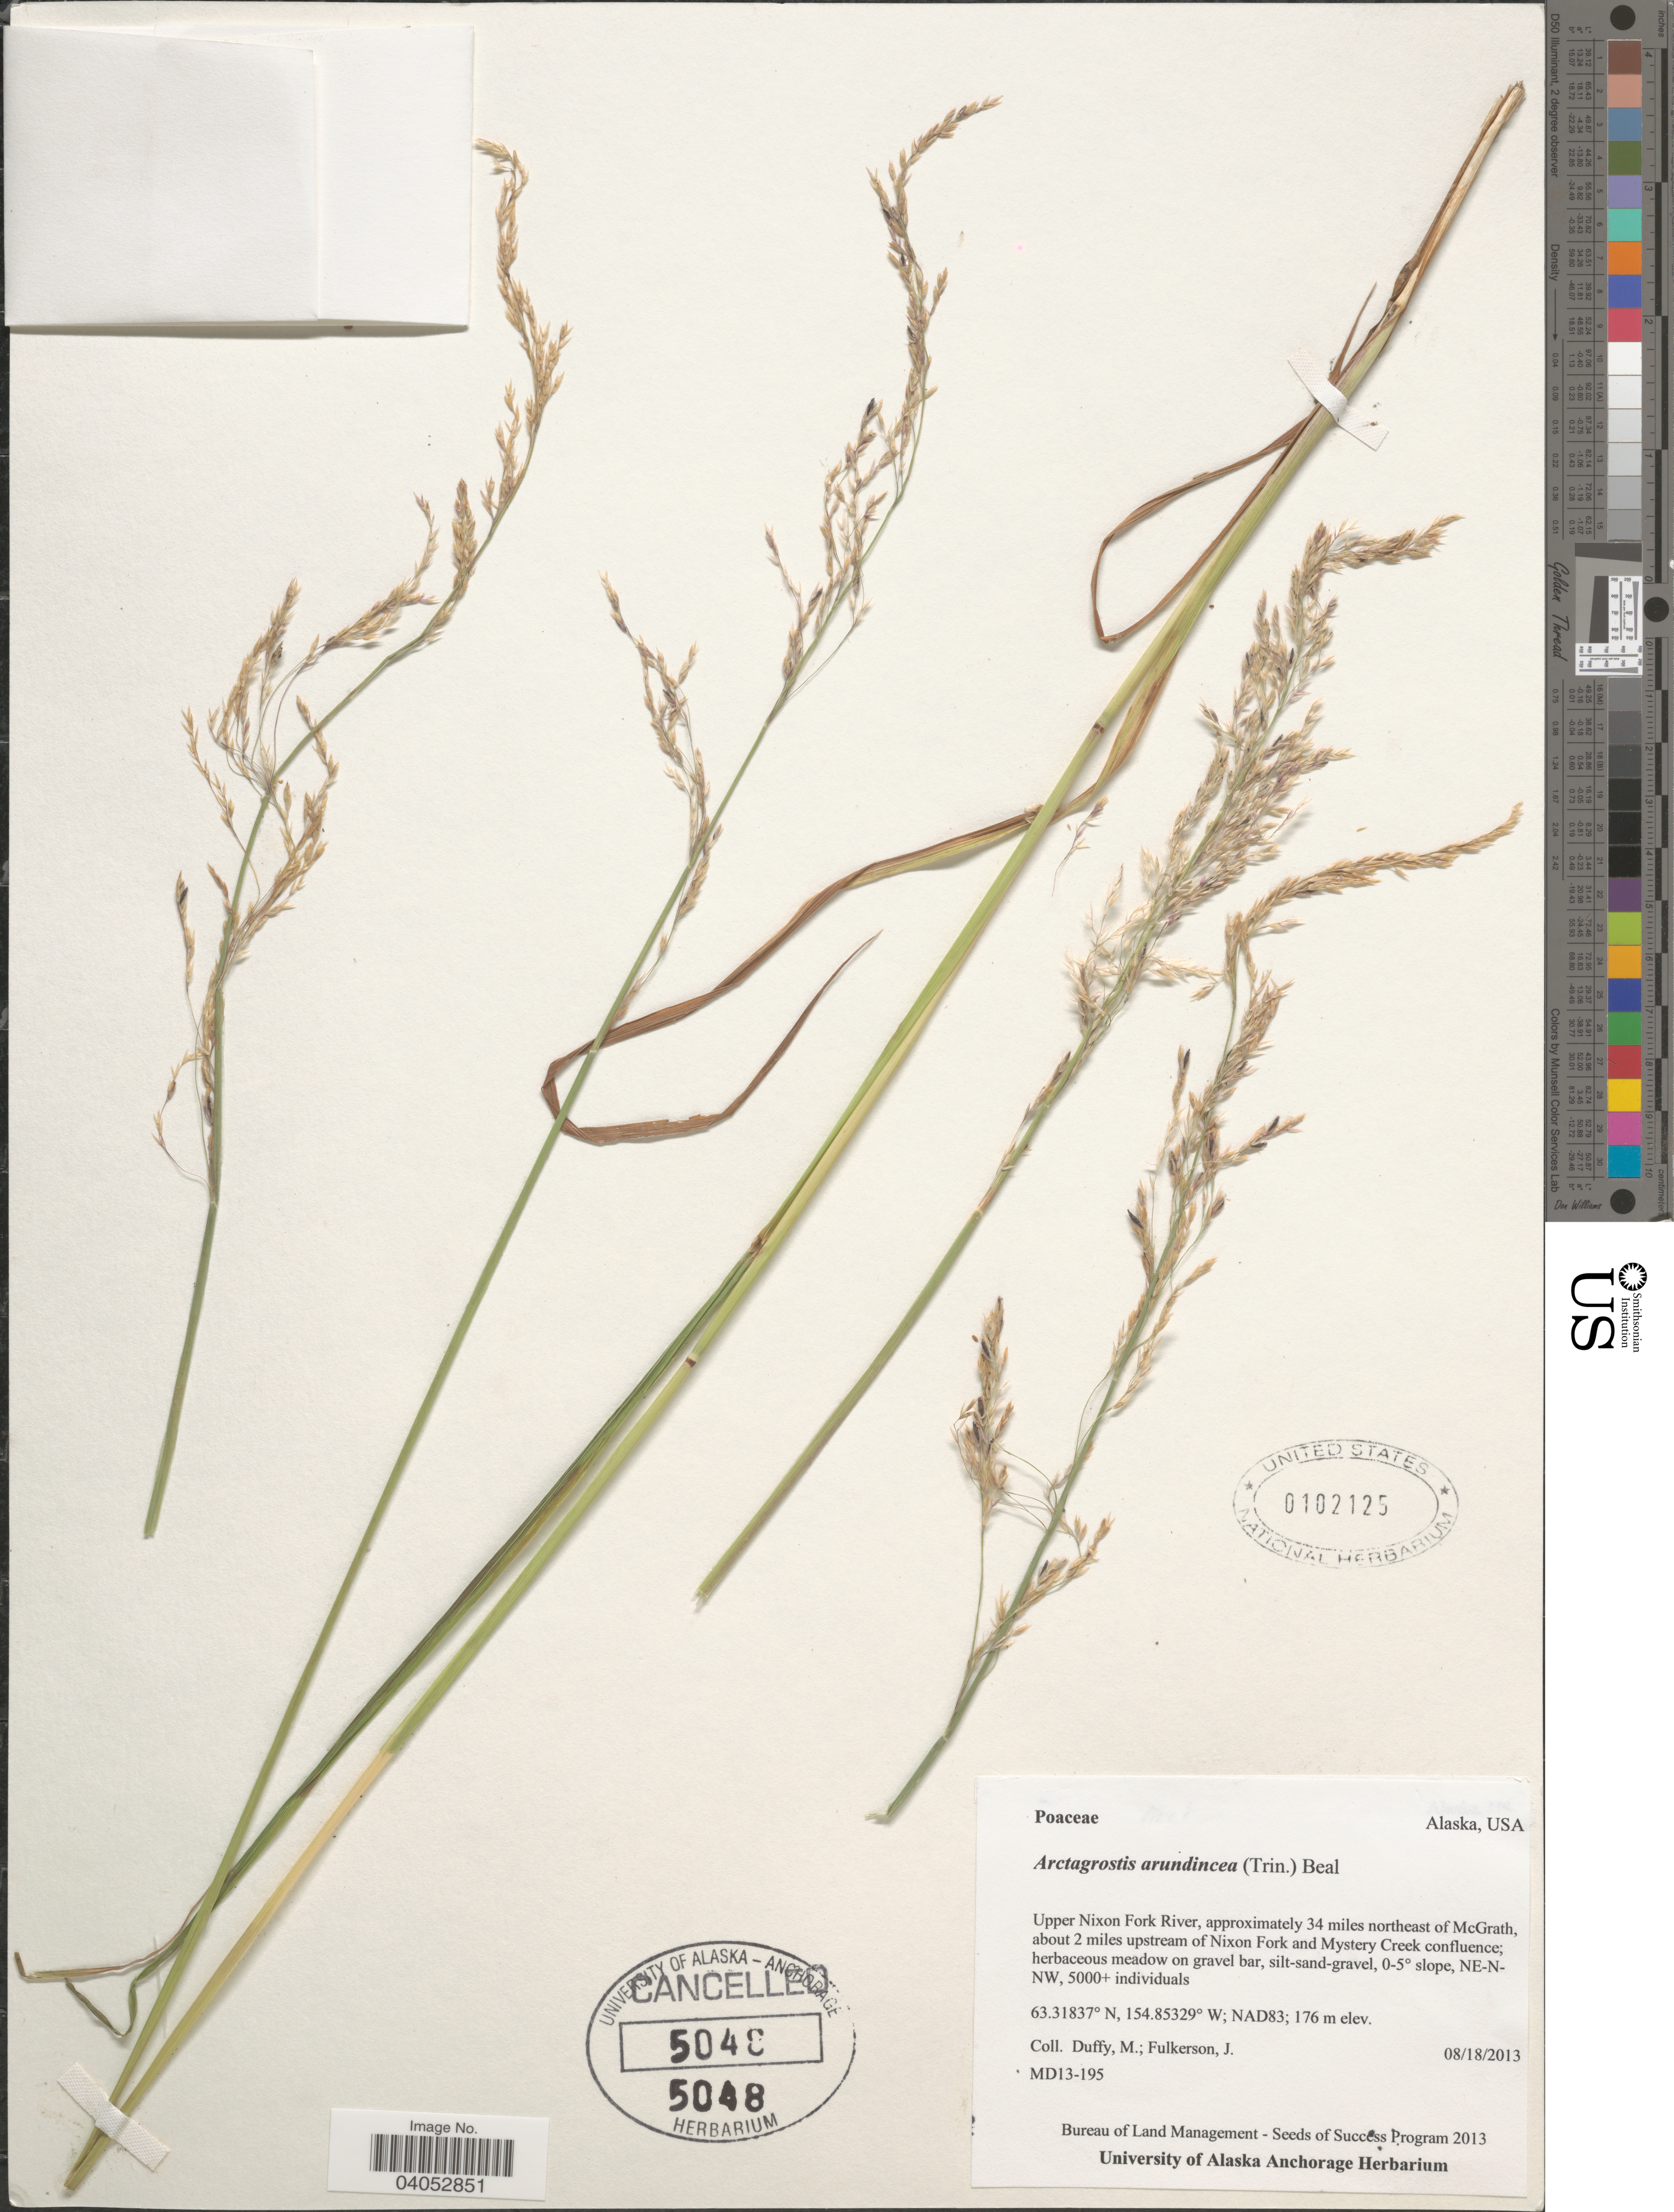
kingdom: Plantae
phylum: Tracheophyta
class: Liliopsida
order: Poales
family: Poaceae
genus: Arctagrostis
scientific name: Arctagrostis latifolia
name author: (R. Br.) Griseb.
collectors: M. Duffy & J. Fulkerson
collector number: MD13-195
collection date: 2013-08-18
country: United States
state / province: Alaska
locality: Upper Nixon Fork River, approximately 34 miles northeast of McGarth, about 2 miles upstream of Nixon Fork and Mystery Creek confluence.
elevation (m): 176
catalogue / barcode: US 102125